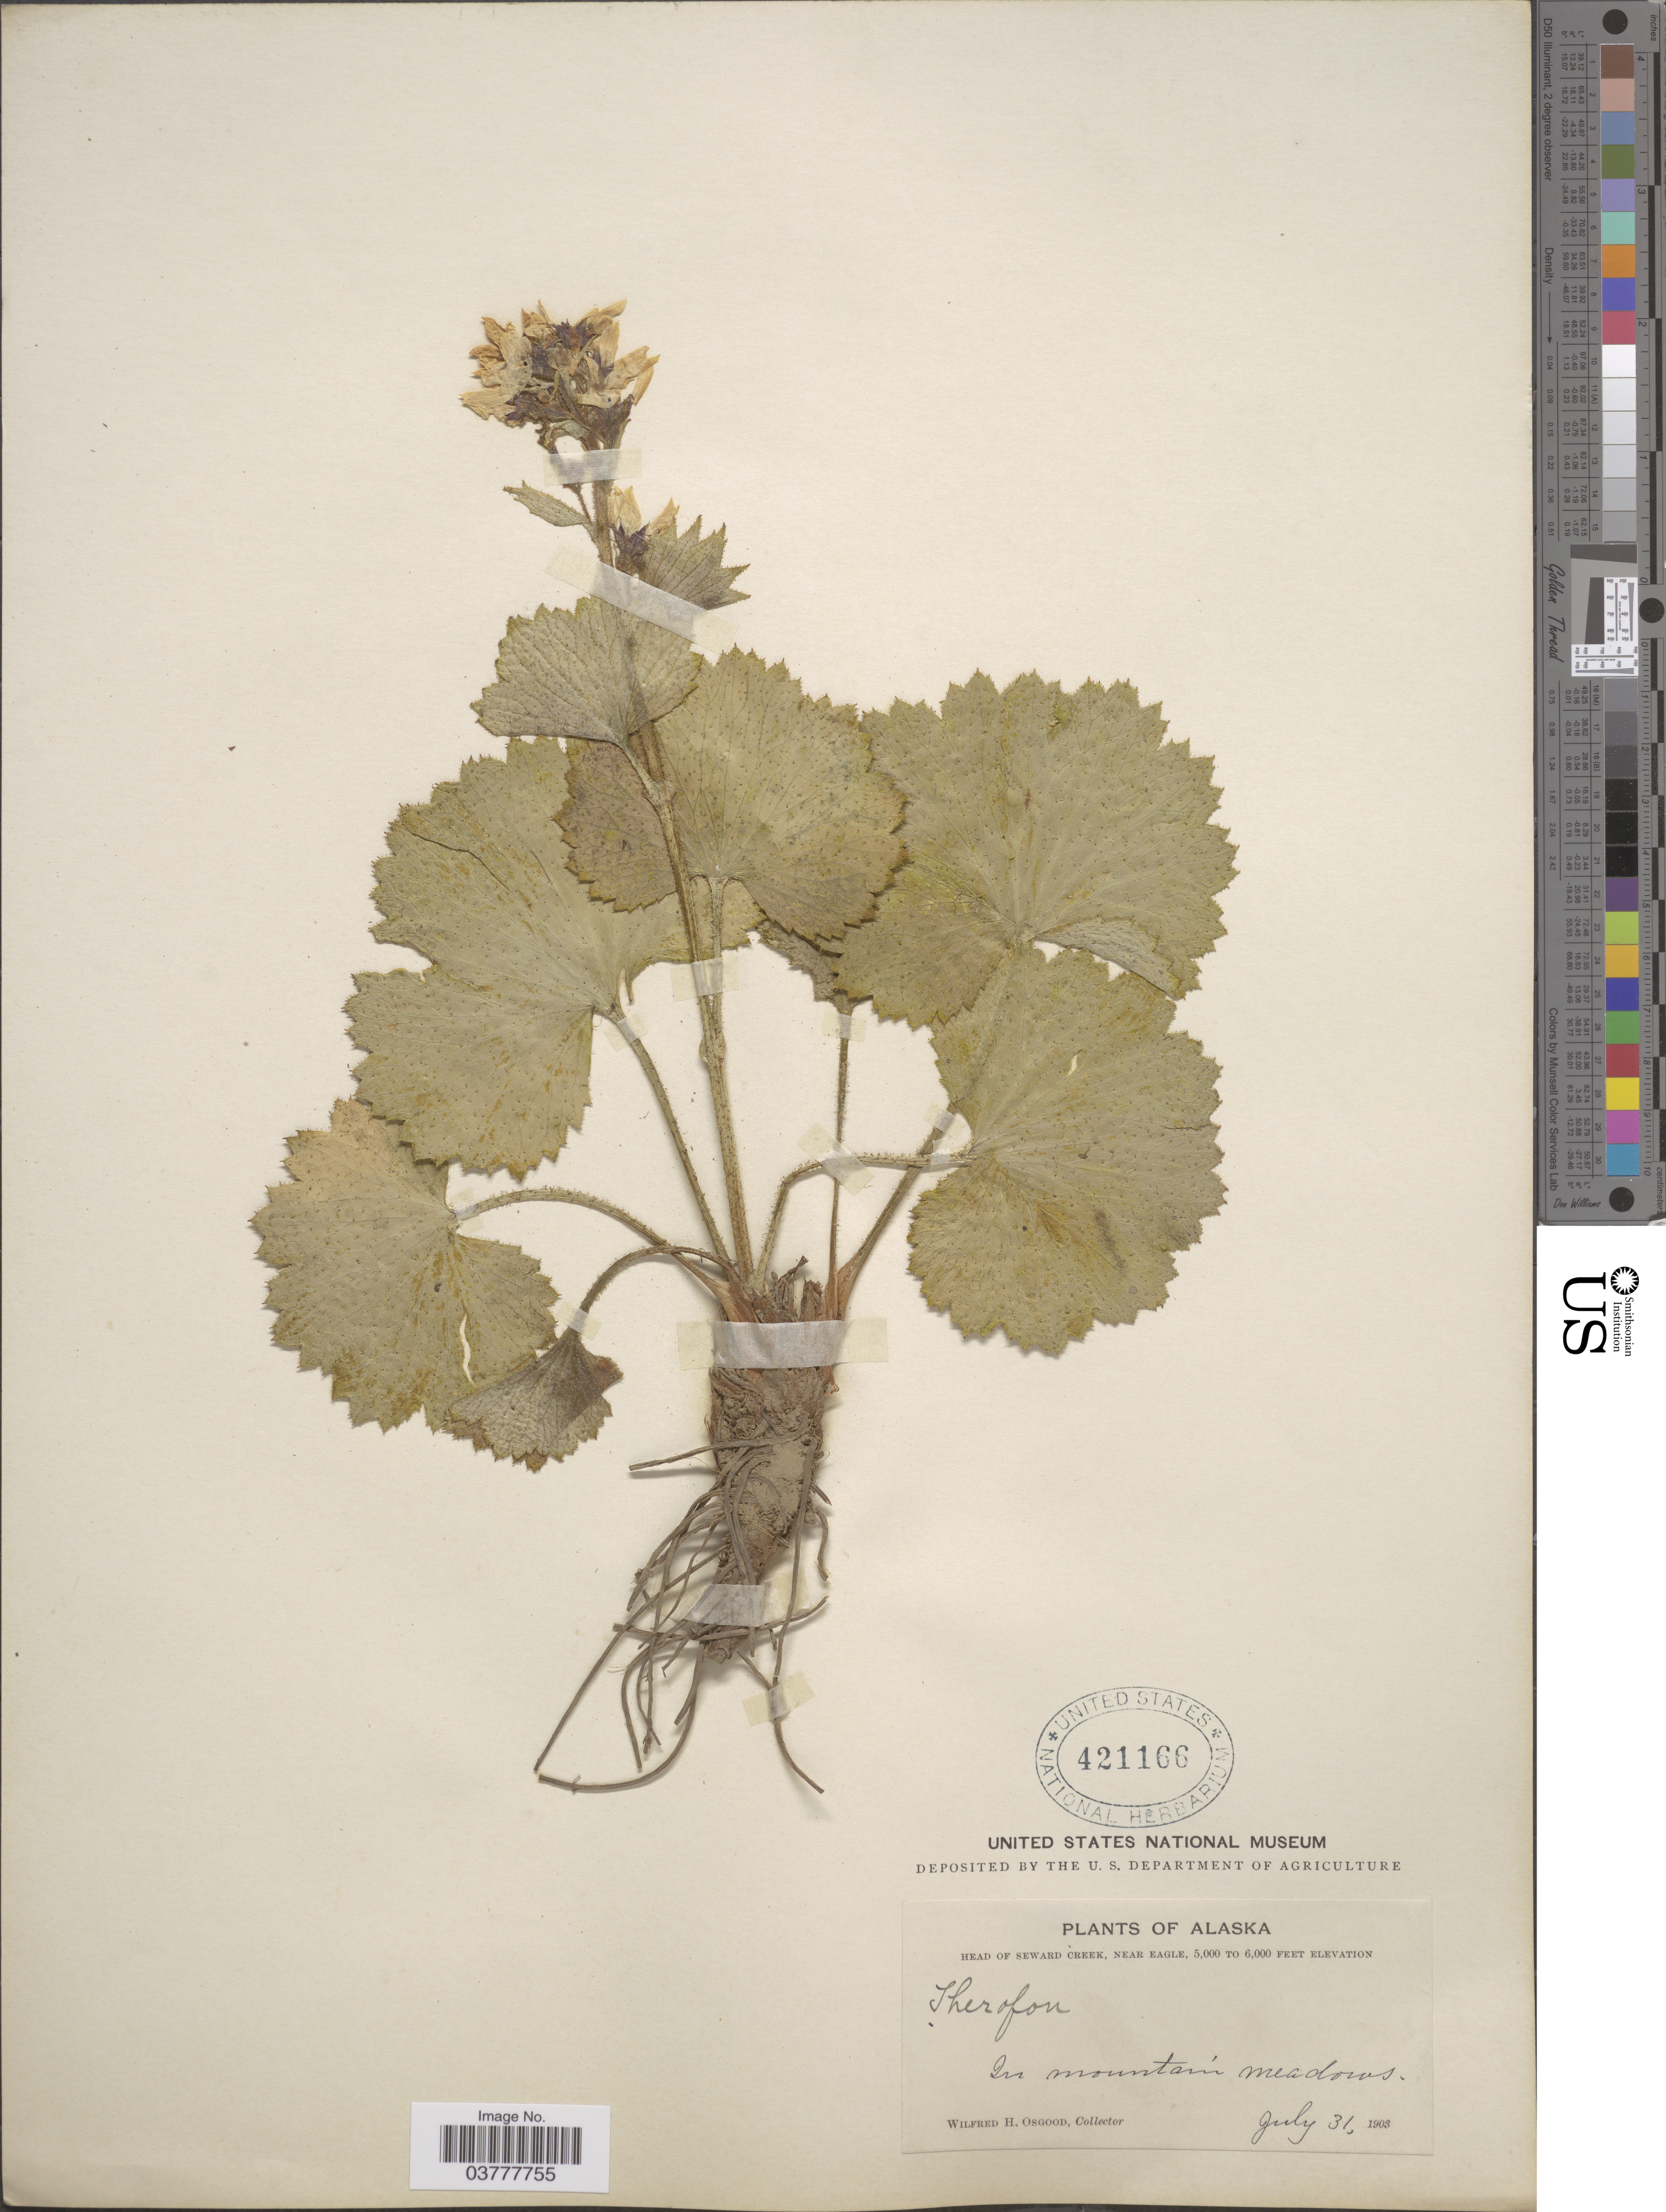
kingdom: Plantae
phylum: Tracheophyta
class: Magnoliopsida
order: Saxifragales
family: Saxifragaceae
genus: Boykinia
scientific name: Boykinia richardsonii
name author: (Hook.) A. Gray ex B.D. Jacks.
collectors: W. Osgood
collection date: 1903-07-31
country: United States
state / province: Alaska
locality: Head of Seward Creek, near Eagle. In mountain meadows.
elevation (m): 1524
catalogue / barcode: US 421166